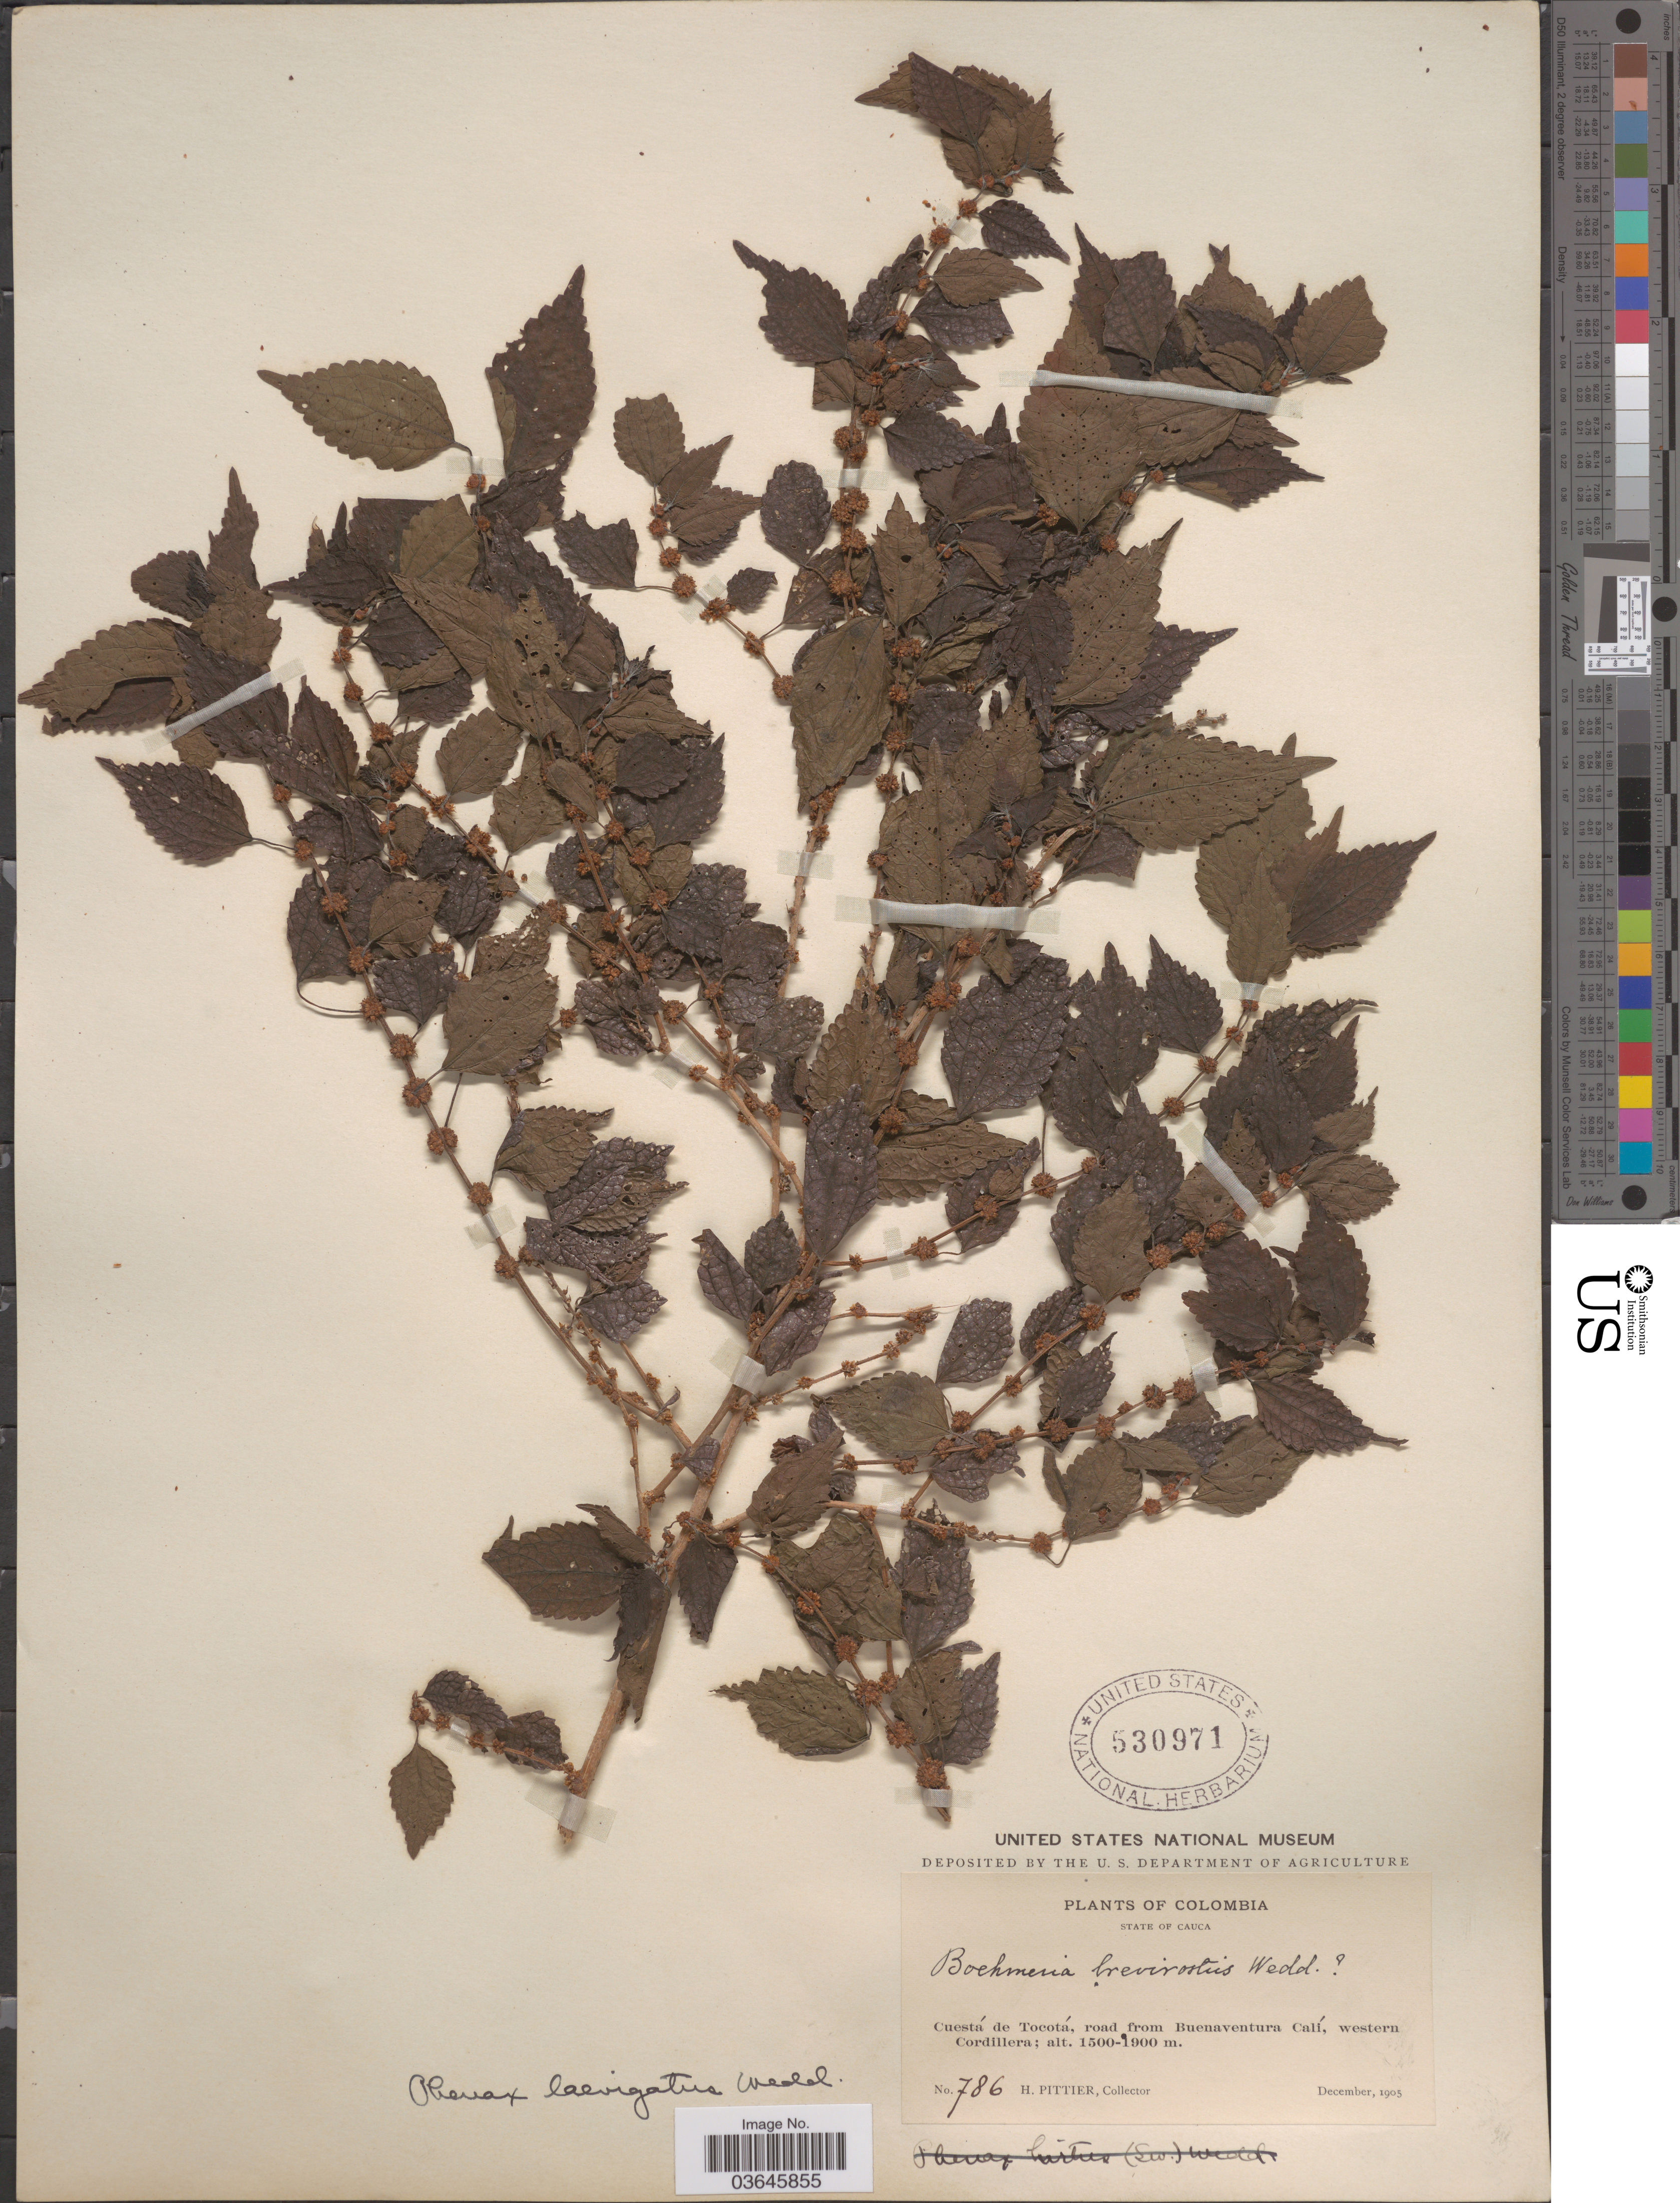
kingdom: Plantae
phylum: Tracheophyta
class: Magnoliopsida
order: Rosales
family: Urticaceae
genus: Phenax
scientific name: Phenax laevigatus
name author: Wedd.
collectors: H. F. Pittier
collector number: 786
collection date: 1905-12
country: Colombia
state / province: Cauca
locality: Cuestá de Tocotá, road from Buenaventura Calí, western Cordillera.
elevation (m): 1500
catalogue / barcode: US 530971